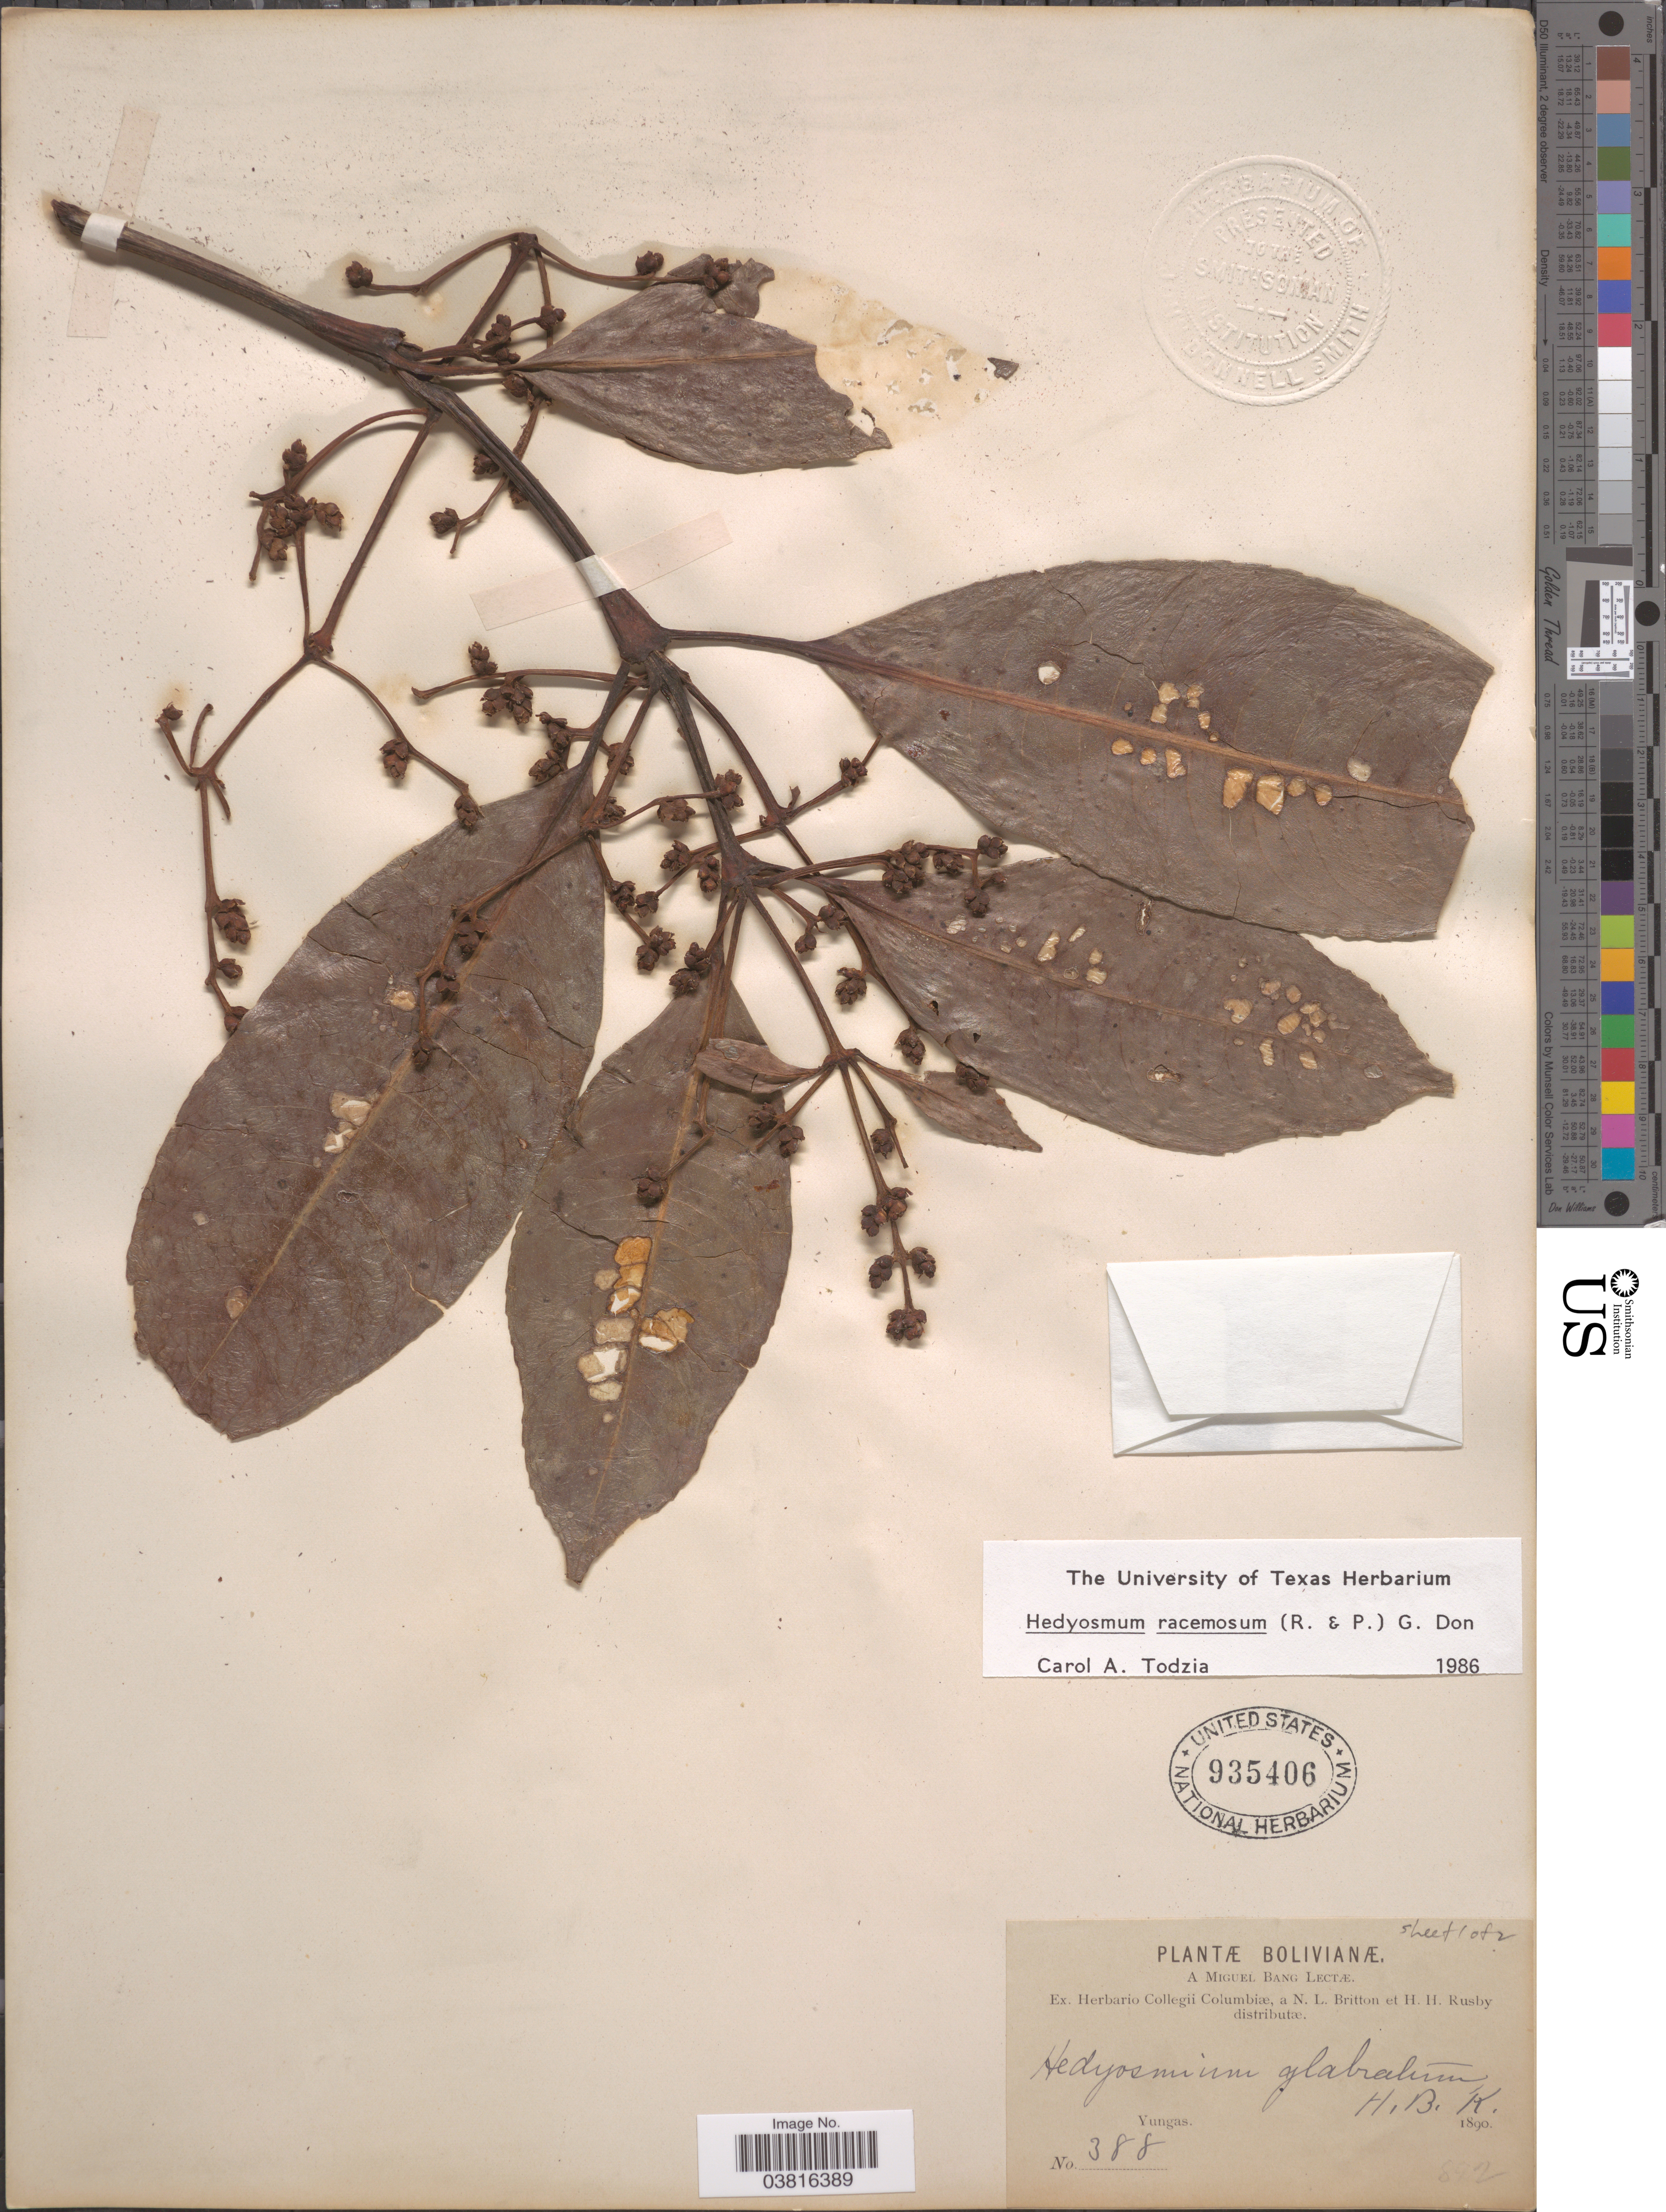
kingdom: Plantae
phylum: Tracheophyta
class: Magnoliopsida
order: Chloranthales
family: Chloranthaceae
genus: Hedyosmum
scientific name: Hedyosmum racemosum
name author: (Ruiz & Pav.) G. Don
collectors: M. Bang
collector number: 388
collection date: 1890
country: Bolivia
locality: Yungas.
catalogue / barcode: US 935406